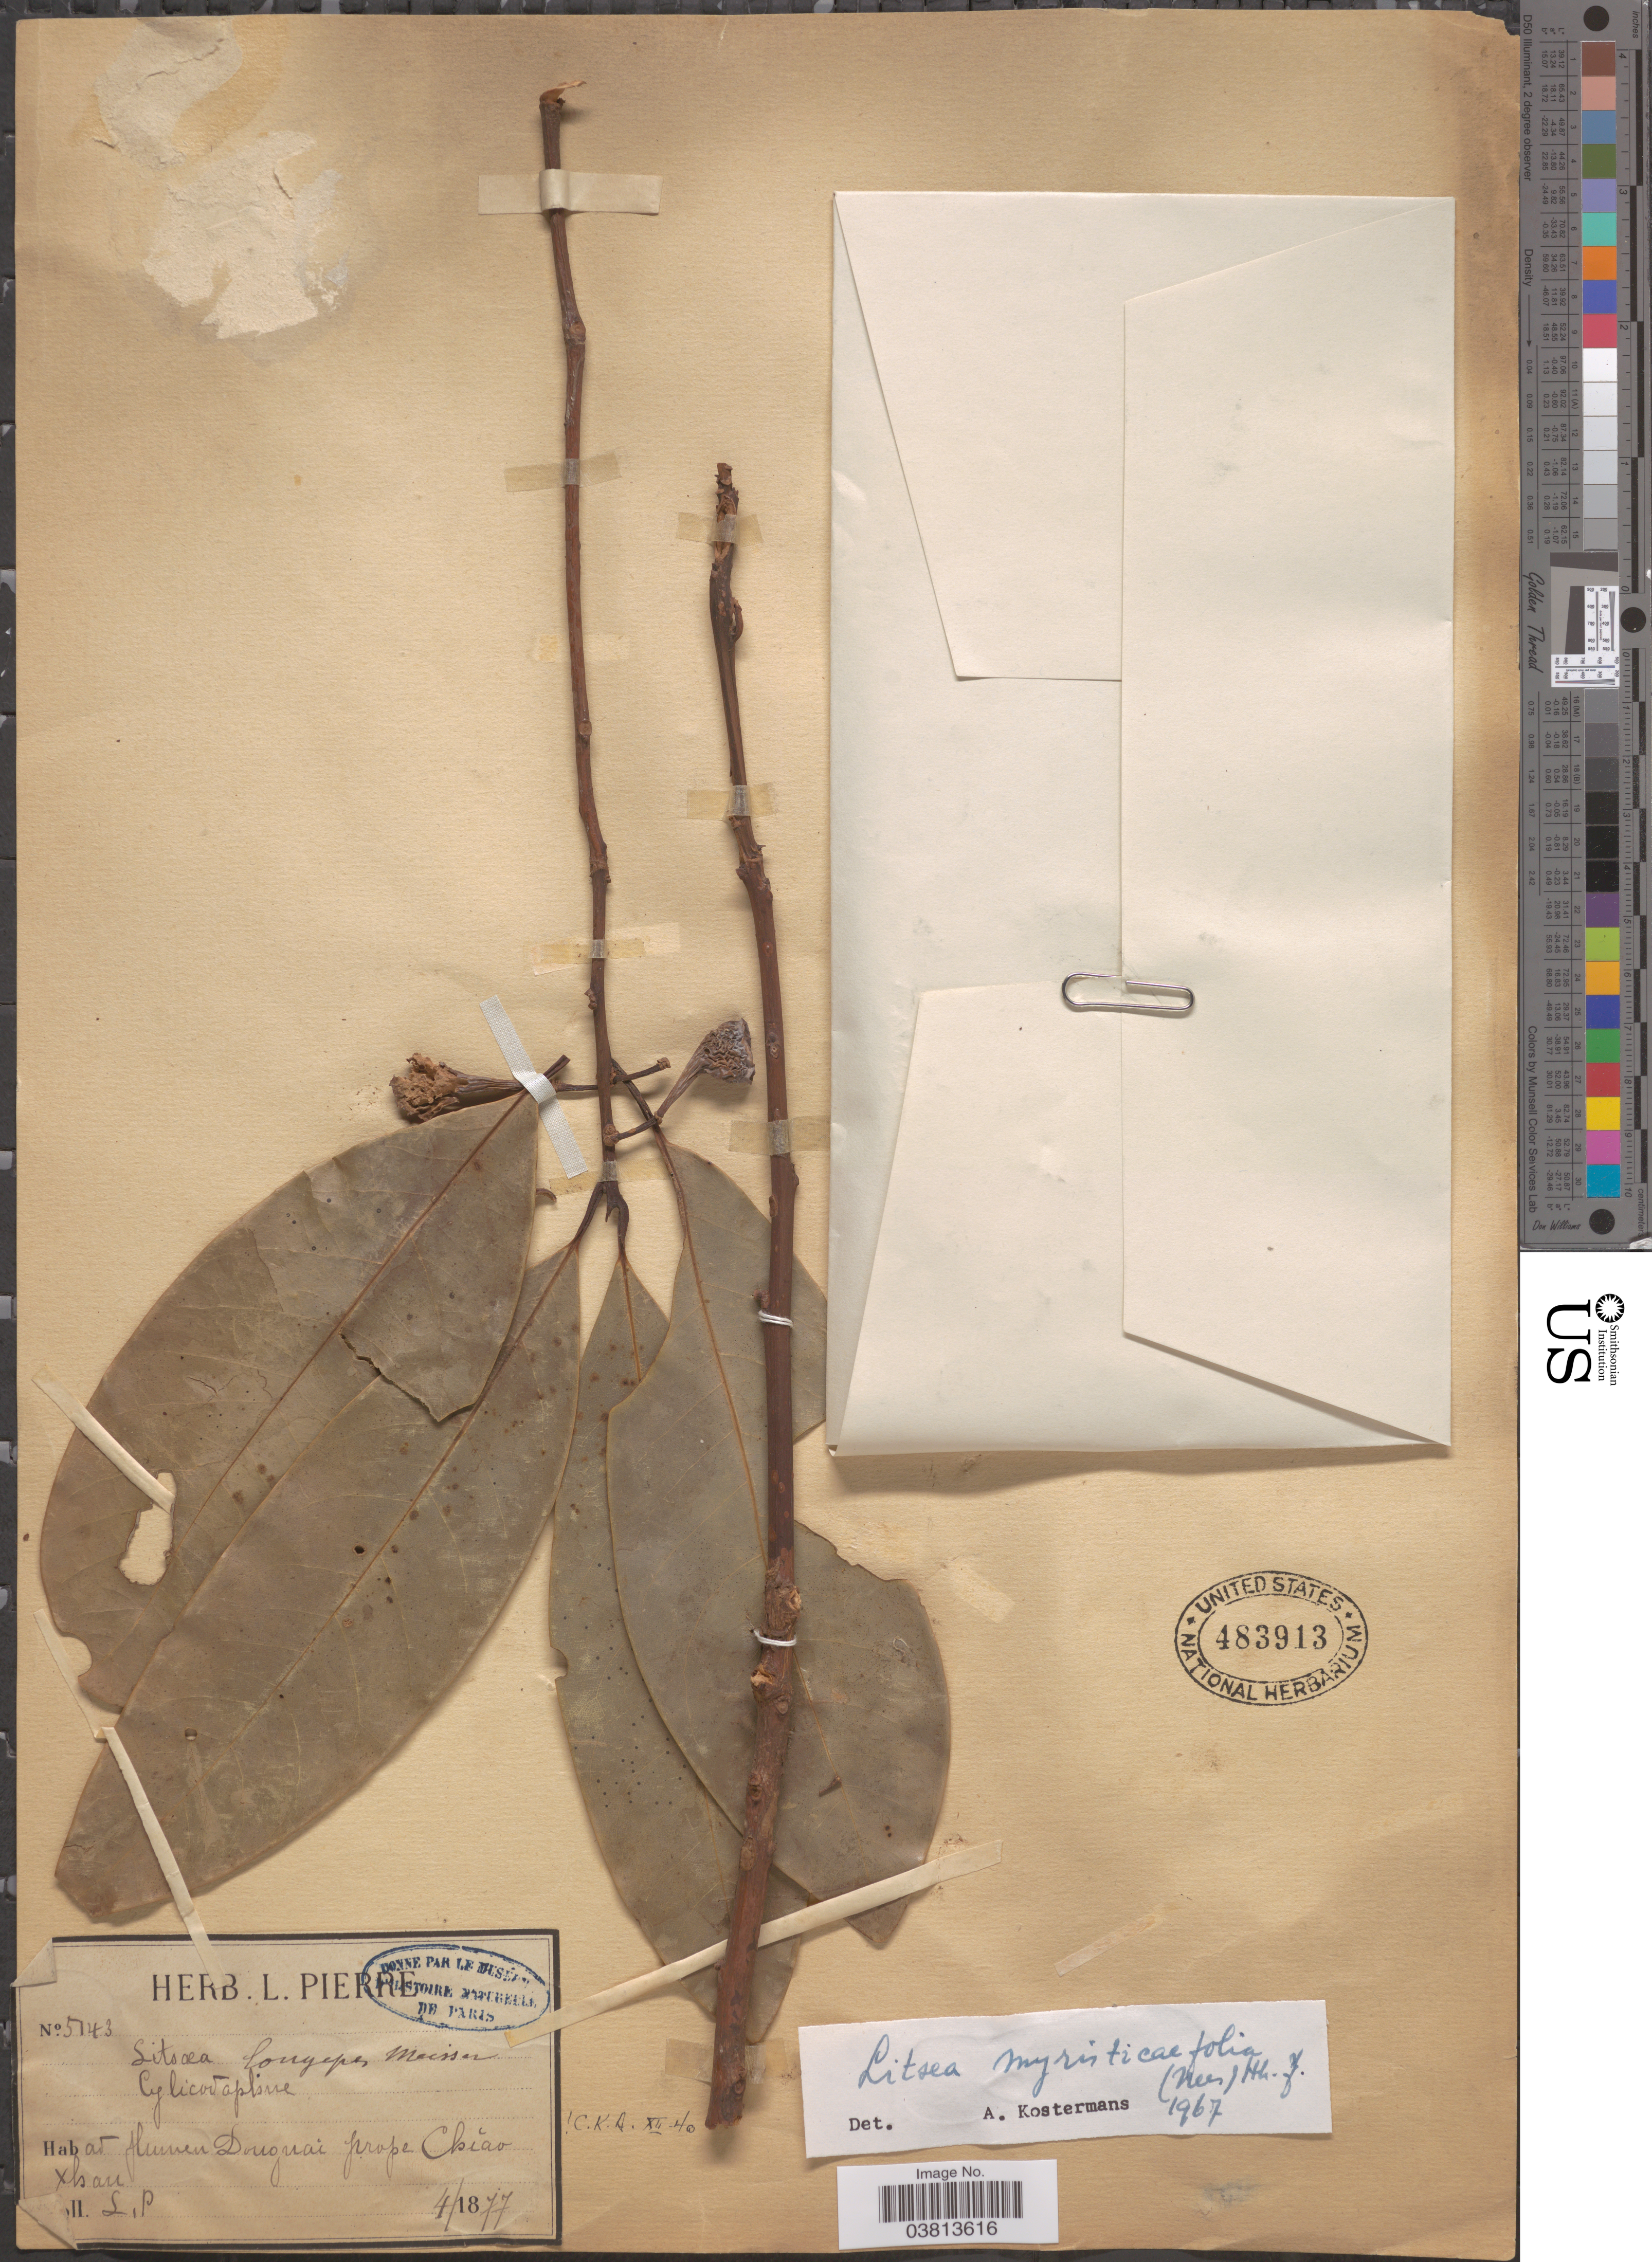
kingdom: Plantae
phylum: Tracheophyta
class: Magnoliopsida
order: Laurales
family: Lauraceae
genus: Litsea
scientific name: Litsea myristicifolia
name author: (Wall. ex Nees) Hook. f.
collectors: L. Pierre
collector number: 5143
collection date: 1877-04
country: Vietnam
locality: Ad flumen Dongnai prope Chĭao Xhau.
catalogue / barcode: US 483913